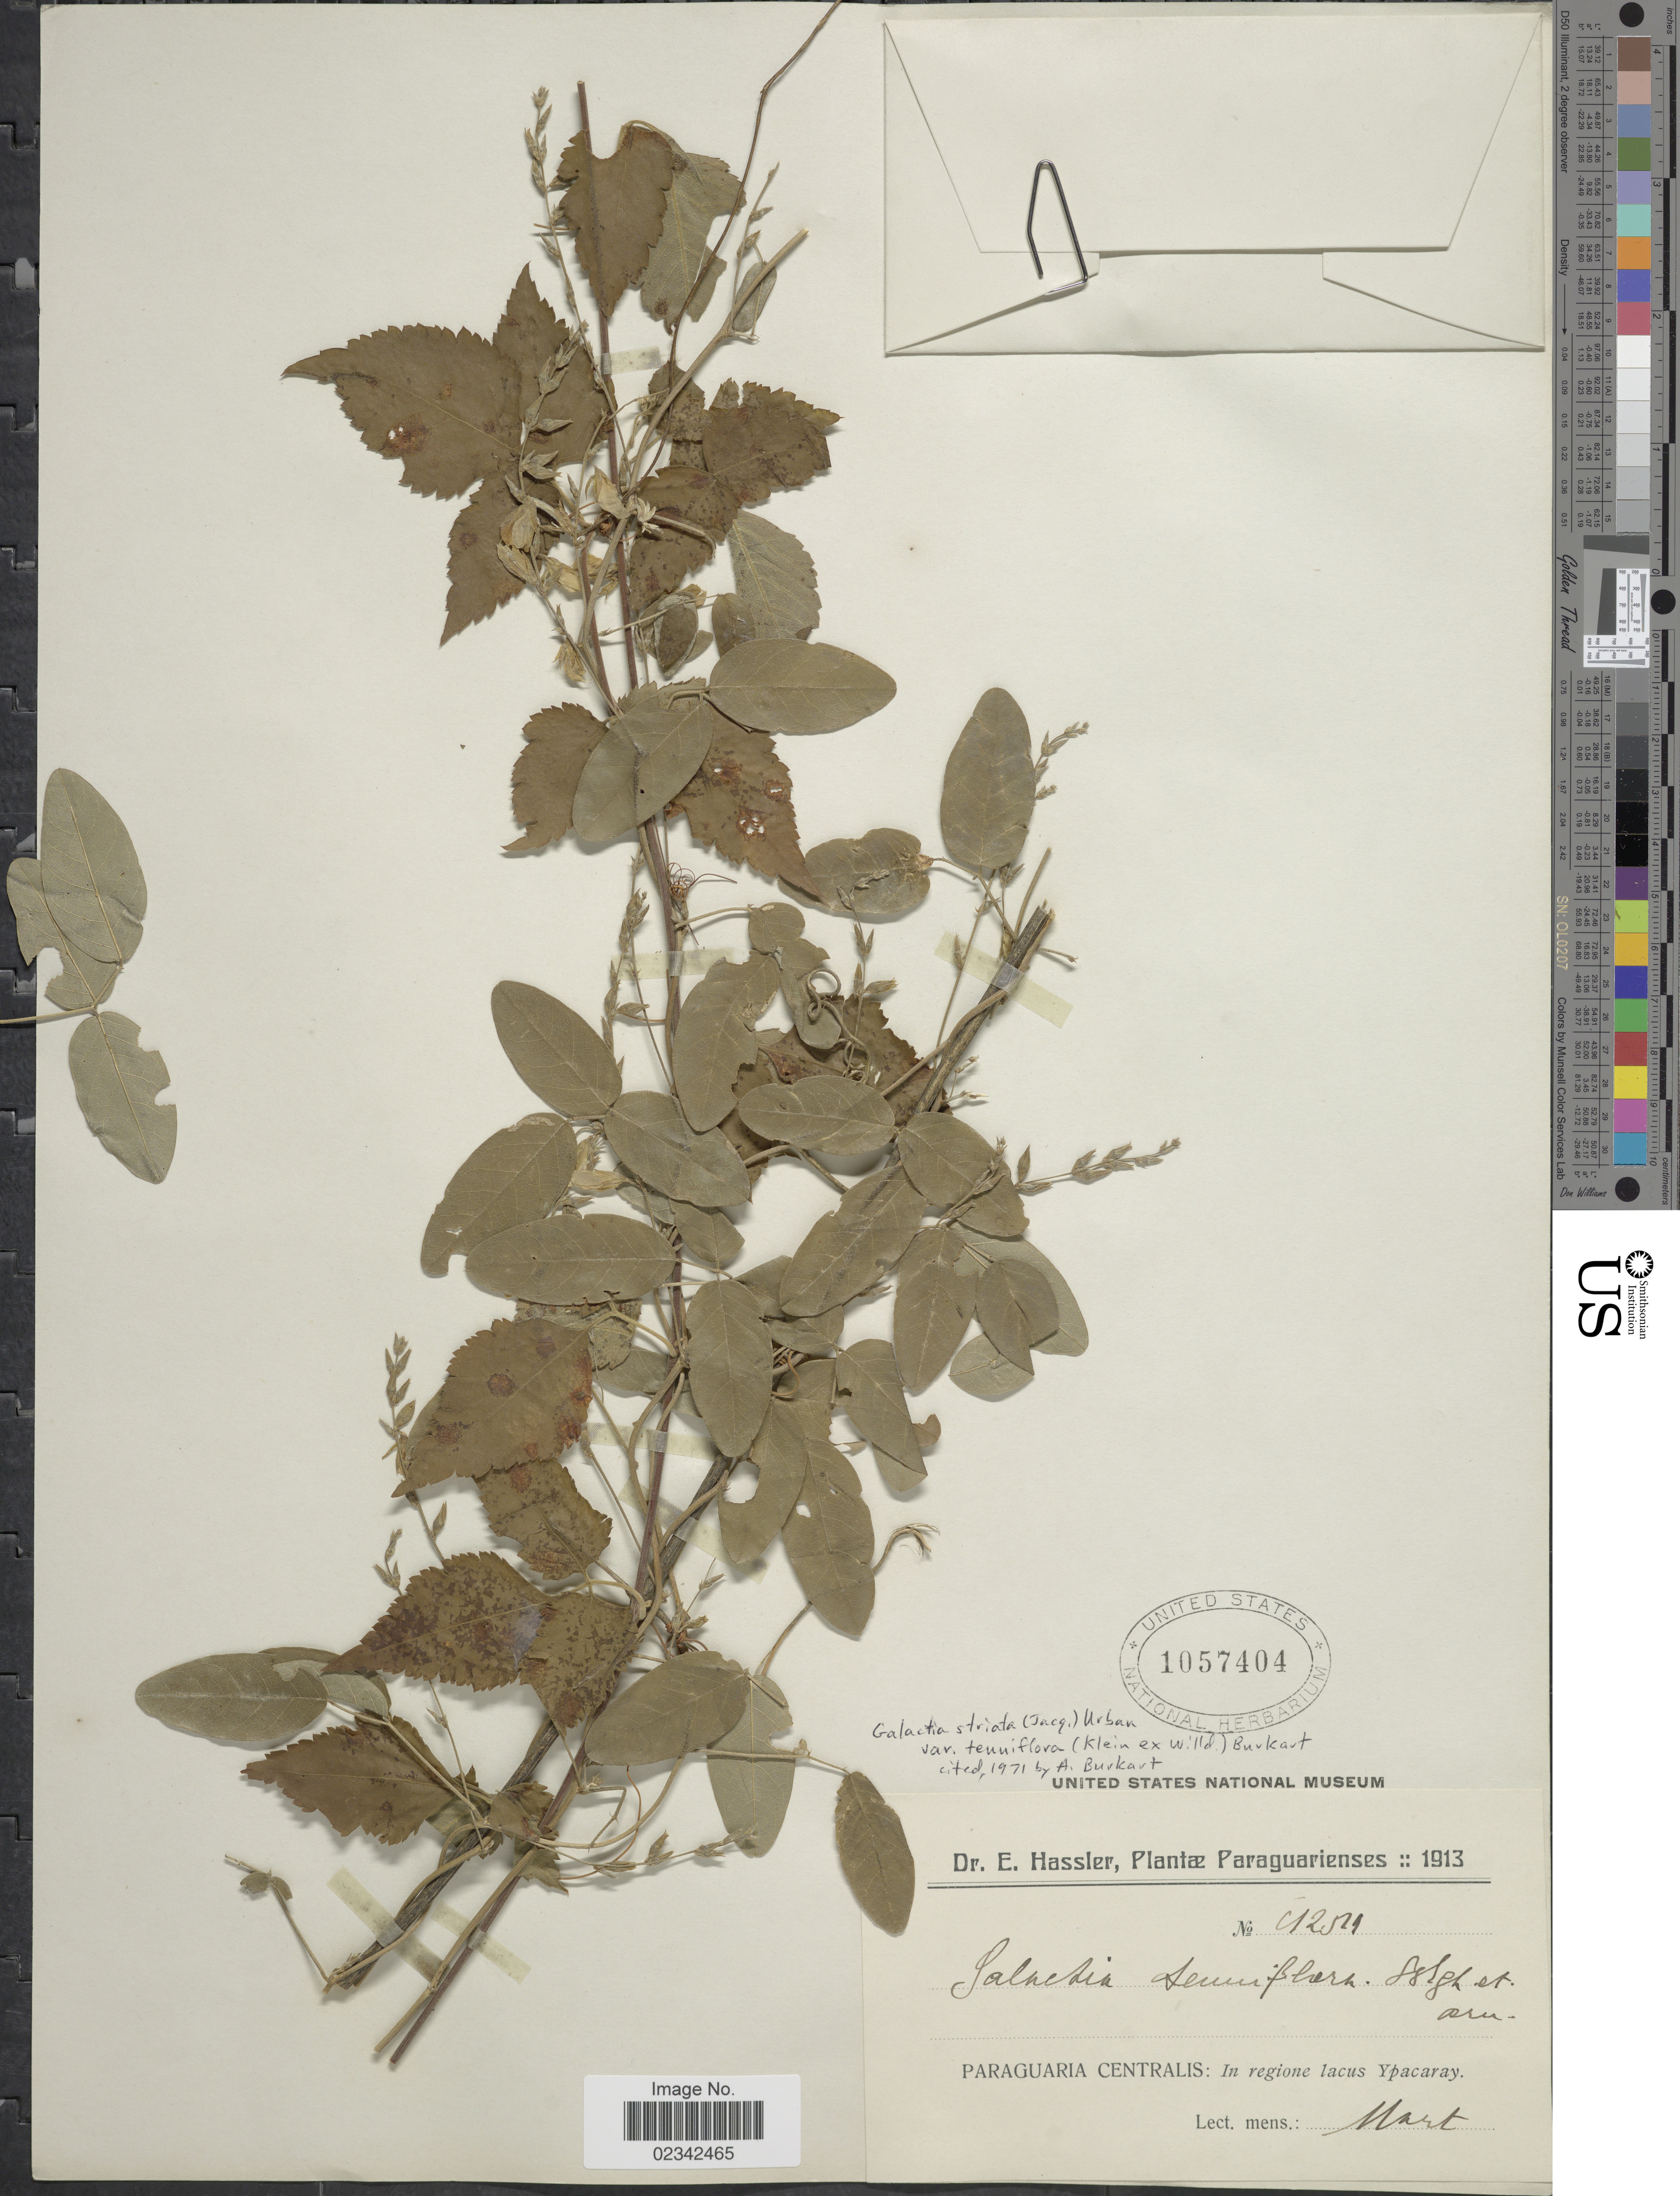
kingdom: Plantae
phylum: Tracheophyta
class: Magnoliopsida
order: Fabales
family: Fabaceae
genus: Galactia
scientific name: Galactia striata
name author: (Jacq.) Urb.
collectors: E. Hassler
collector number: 12529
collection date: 1913-03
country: Paraguay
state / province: Central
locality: Paraguaria Centralis: in regione lacus Ypacaray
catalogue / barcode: US 1057404